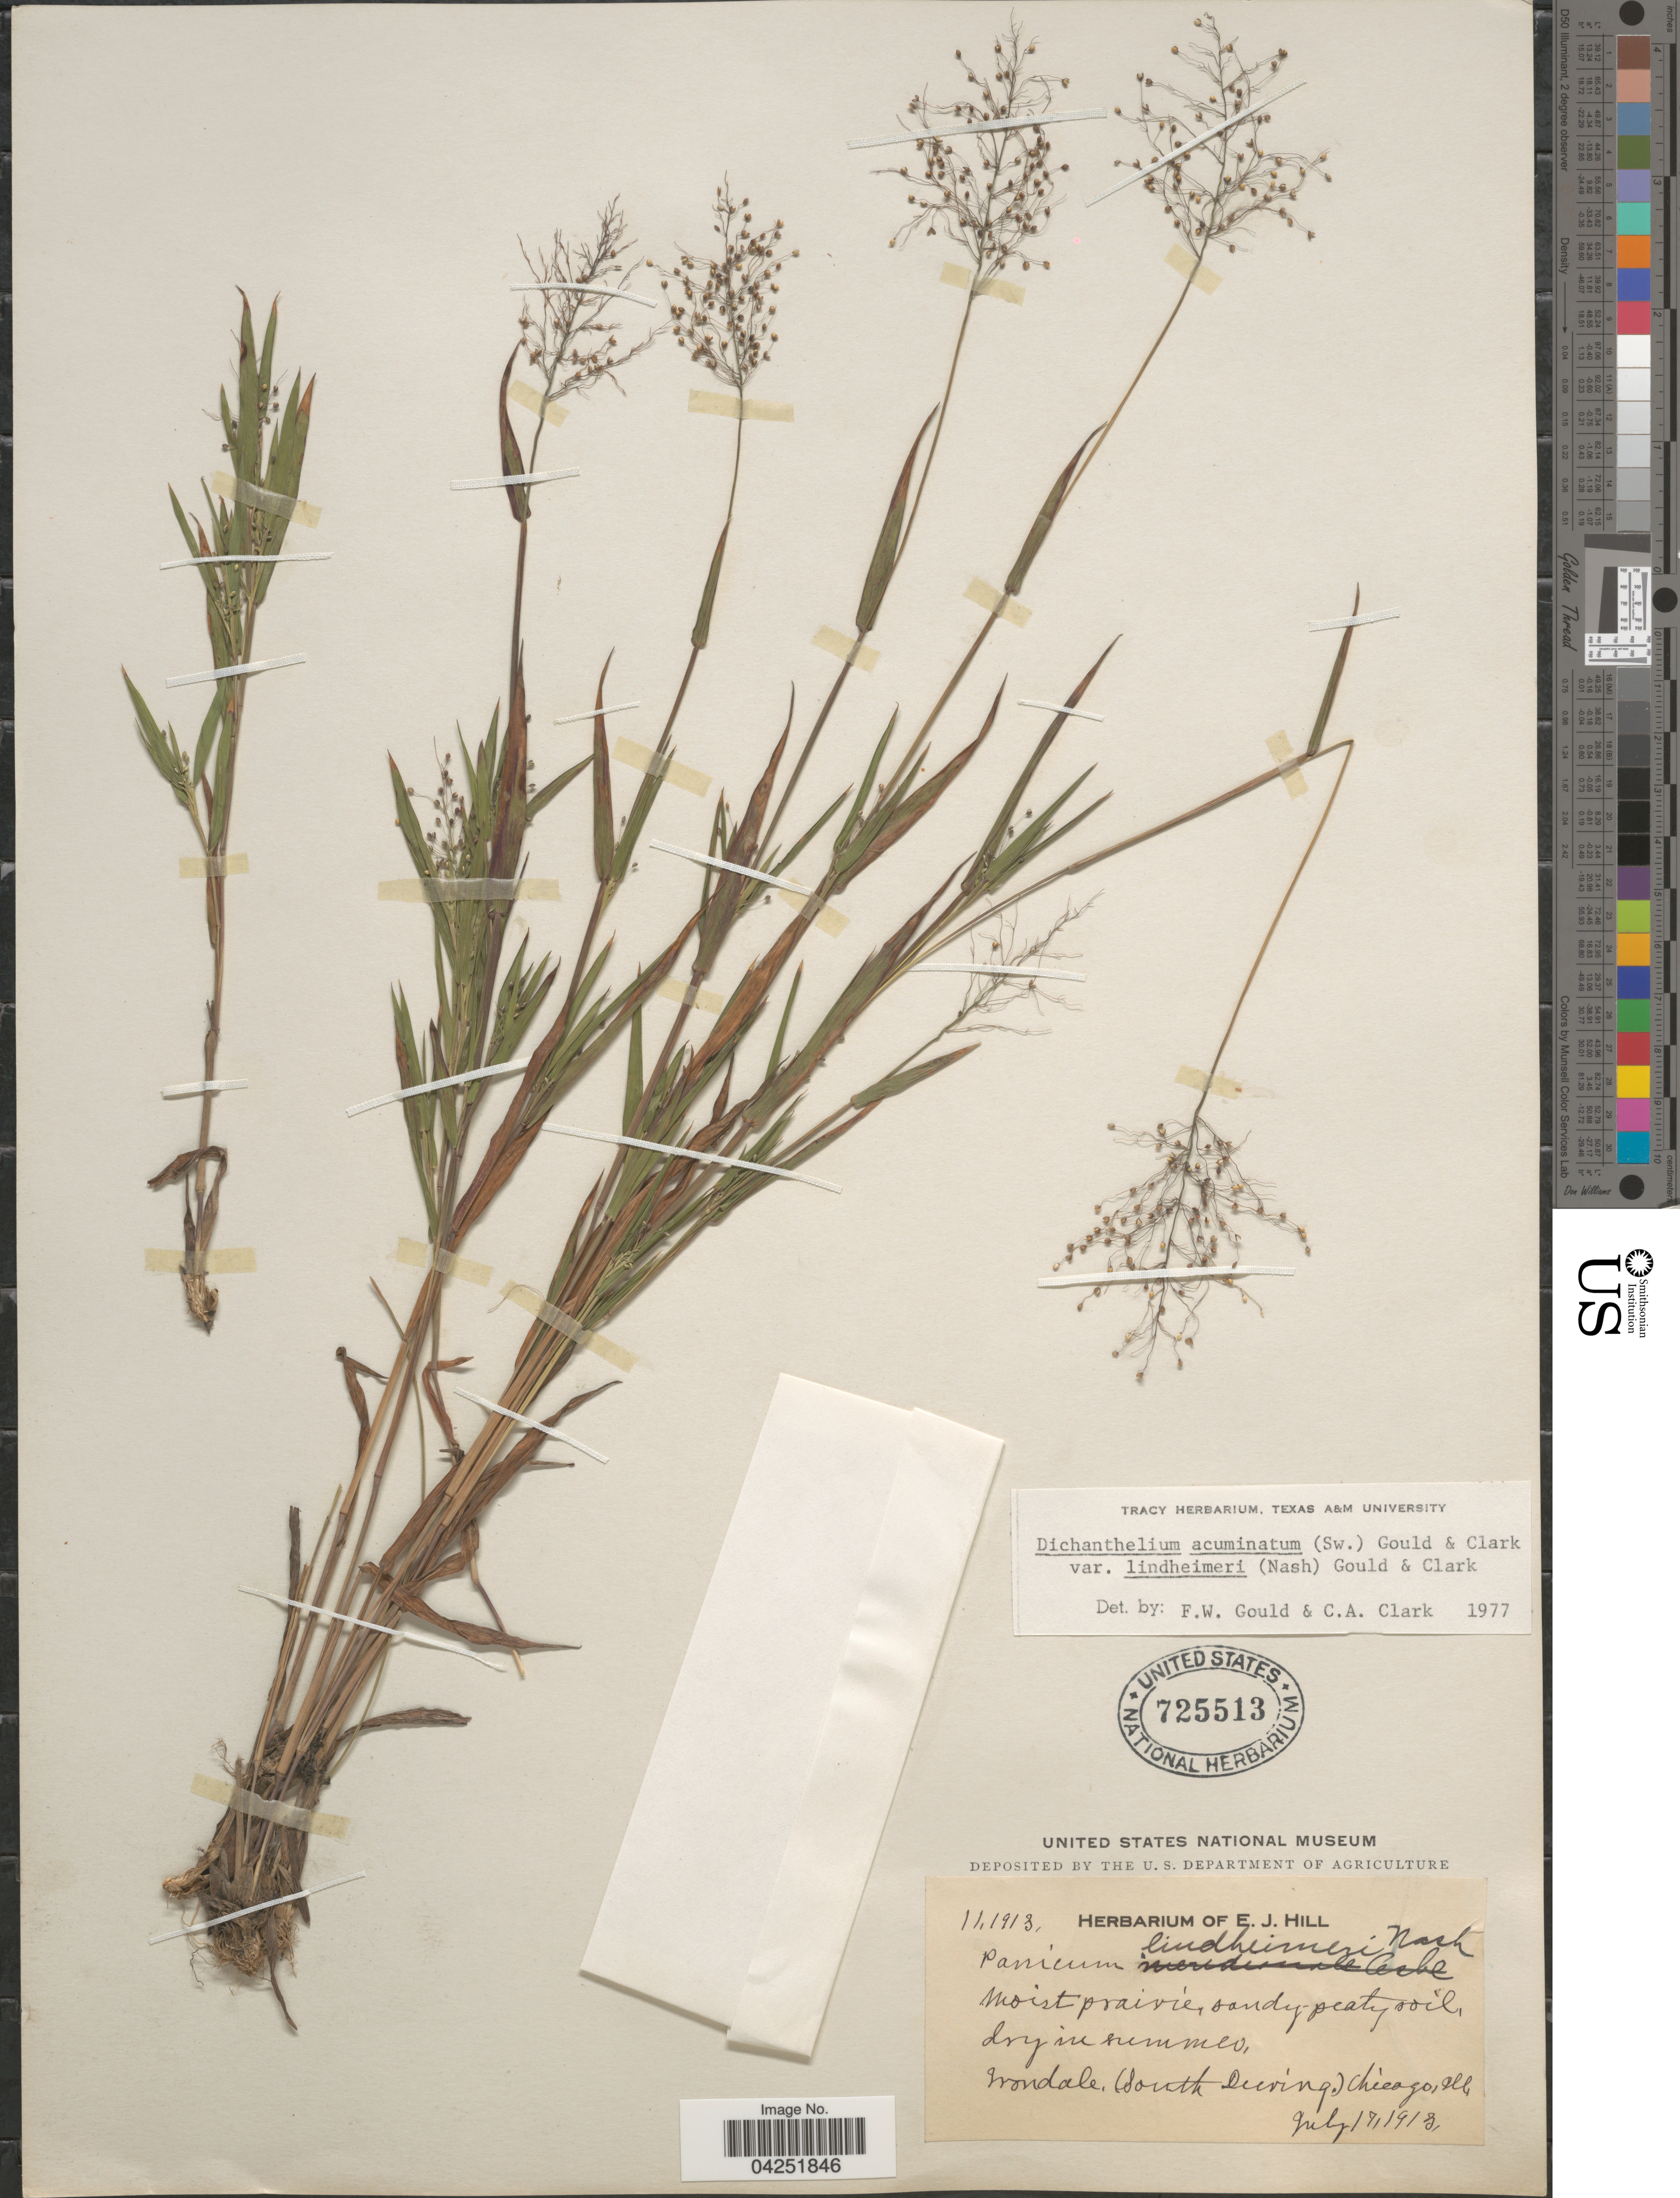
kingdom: Plantae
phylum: Tracheophyta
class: Liliopsida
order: Poales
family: Poaceae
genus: Dichanthelium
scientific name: Dichanthelium acuminatum var. lindheimeri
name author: (Nash) Gould & C.A. Clark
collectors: Ex herb. E. J. Hill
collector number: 11,1913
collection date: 1913-07-17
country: United States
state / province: Illinois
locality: Irondale, (South Deering), Chicago.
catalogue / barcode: US 725513